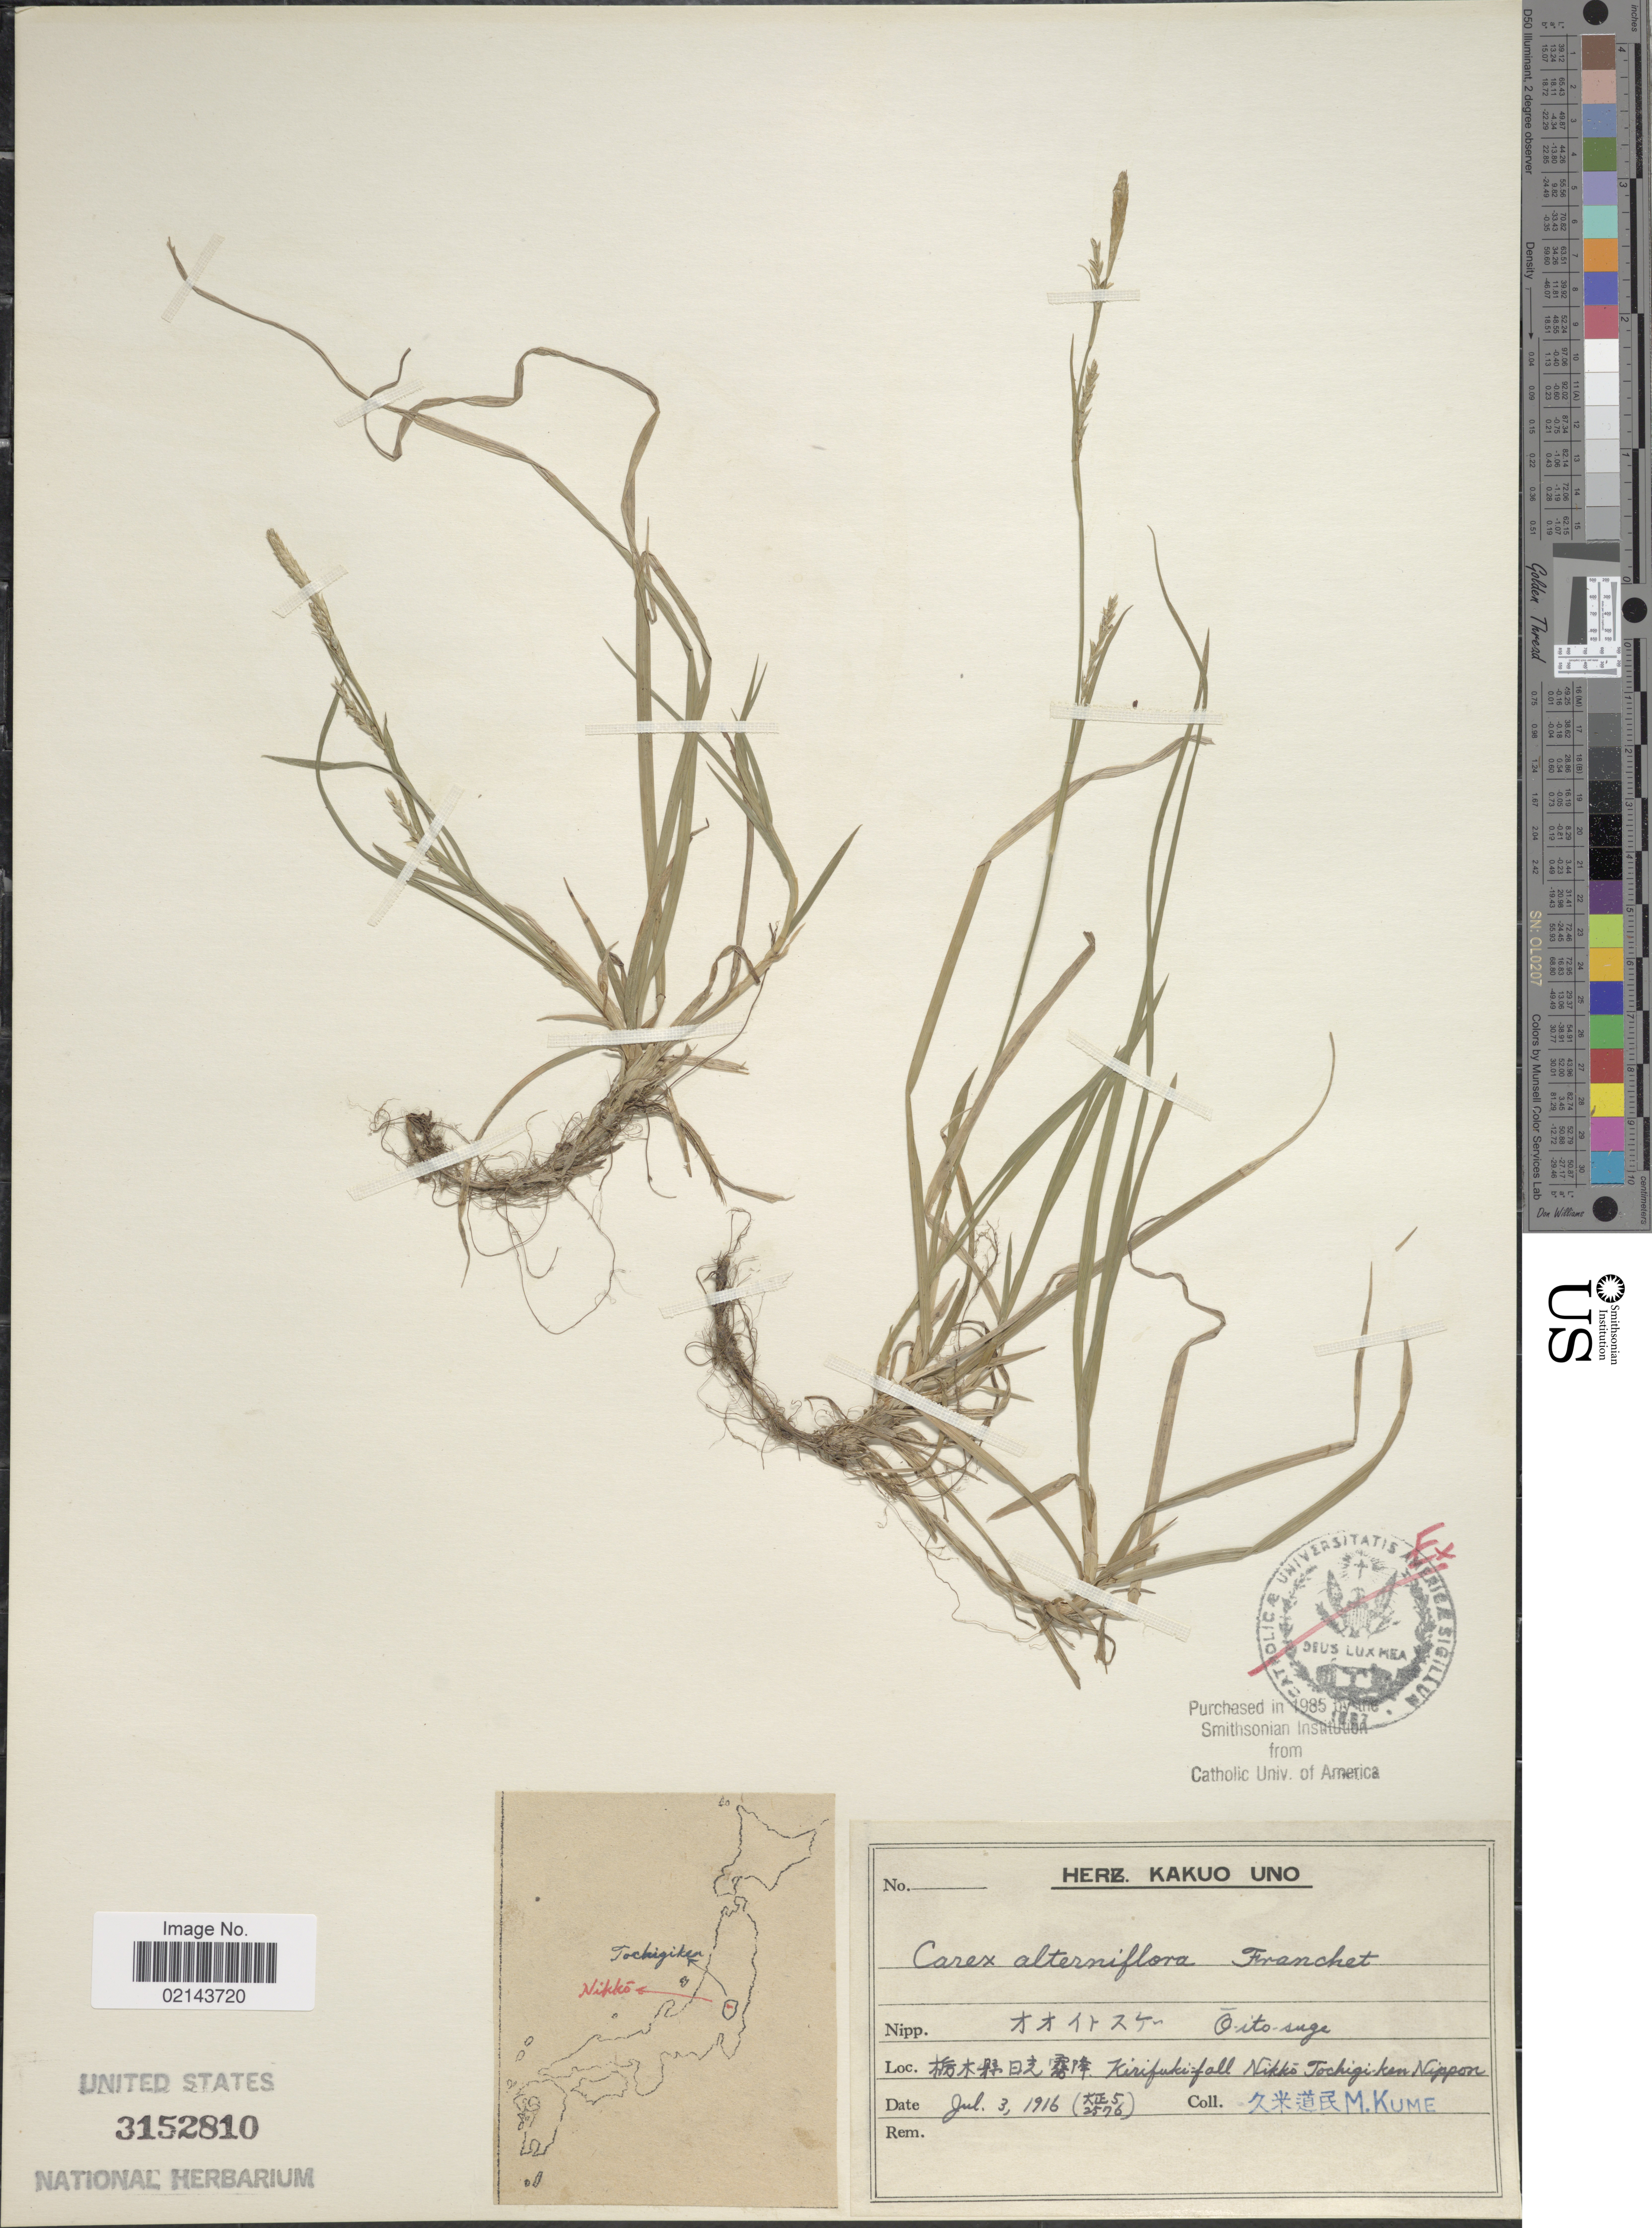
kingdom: Plantae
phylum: Tracheophyta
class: Liliopsida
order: Poales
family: Cyperaceae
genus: Carex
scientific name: Carex pisiformis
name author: Boott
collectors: M. Kume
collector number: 2576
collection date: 1916-07-03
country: Japan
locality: Kirifukifall Nikko Tochigiken Nippon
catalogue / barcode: US 3152810